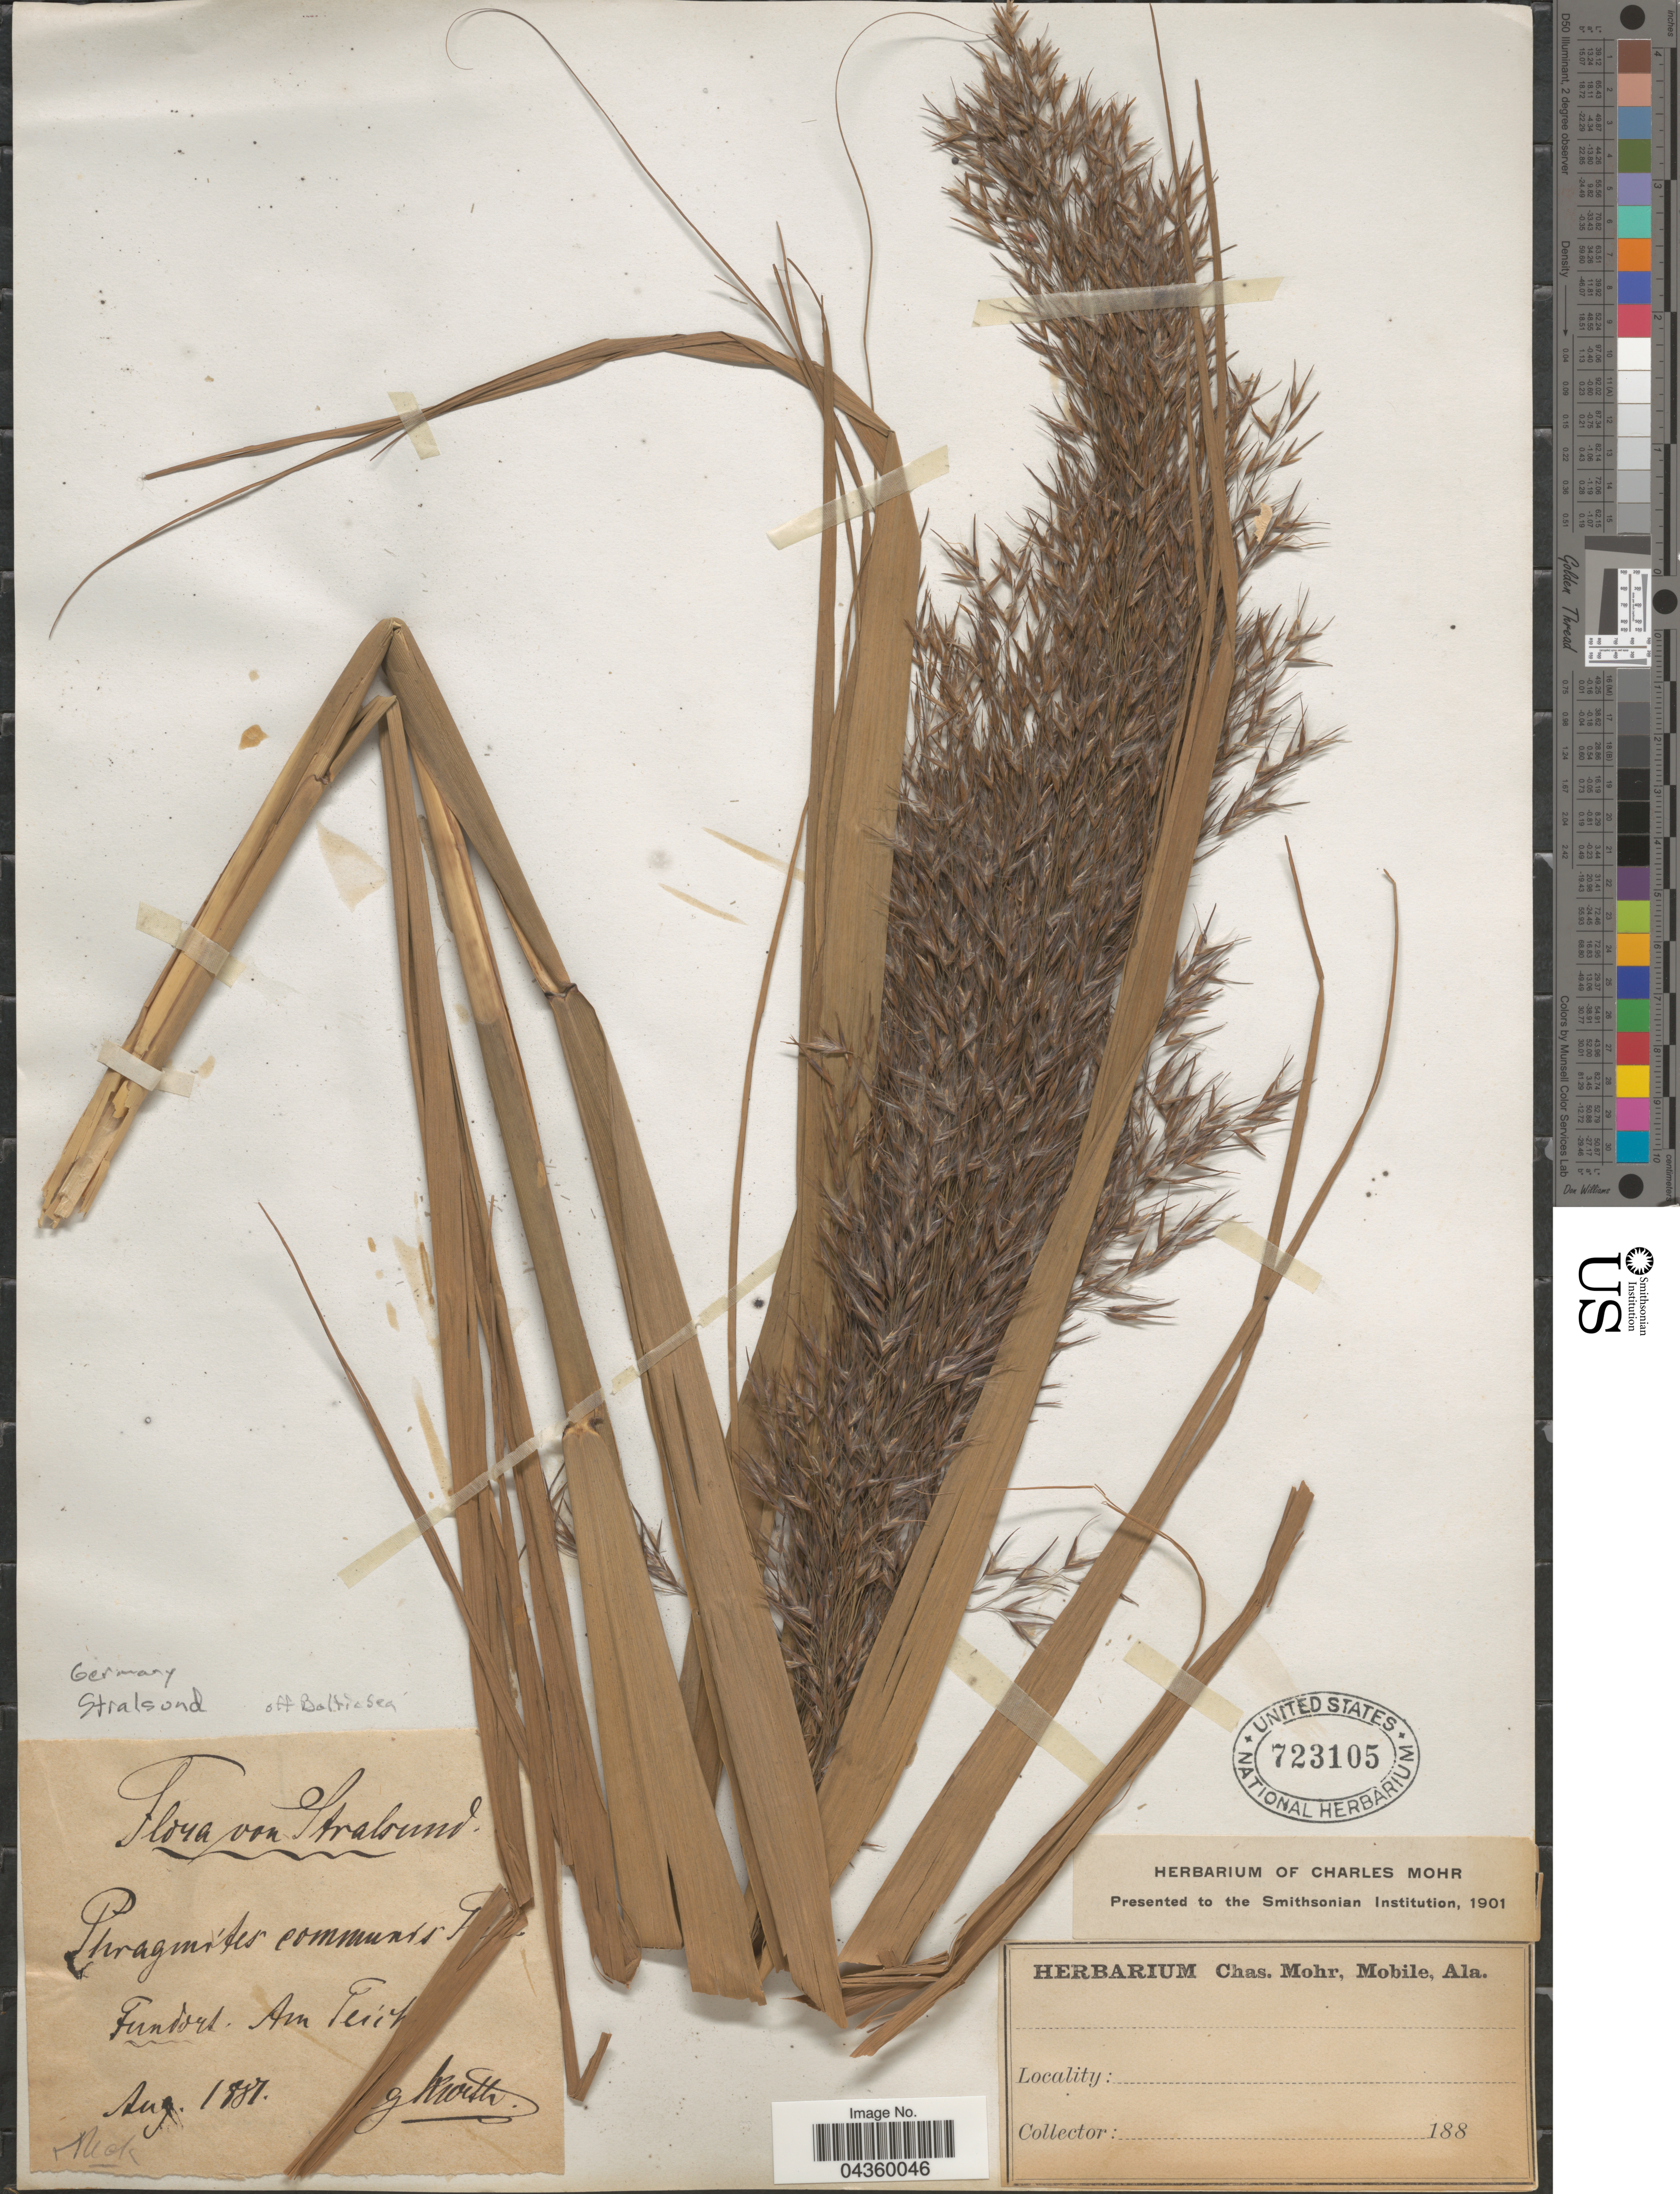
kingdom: Plantae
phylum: Tracheophyta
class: Liliopsida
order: Poales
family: Poaceae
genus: Phragmites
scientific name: Phragmites australis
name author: (Cav.) Trin. ex Steud.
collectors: G. Knoth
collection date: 1887-08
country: Germany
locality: Stralsond.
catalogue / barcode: US 723105